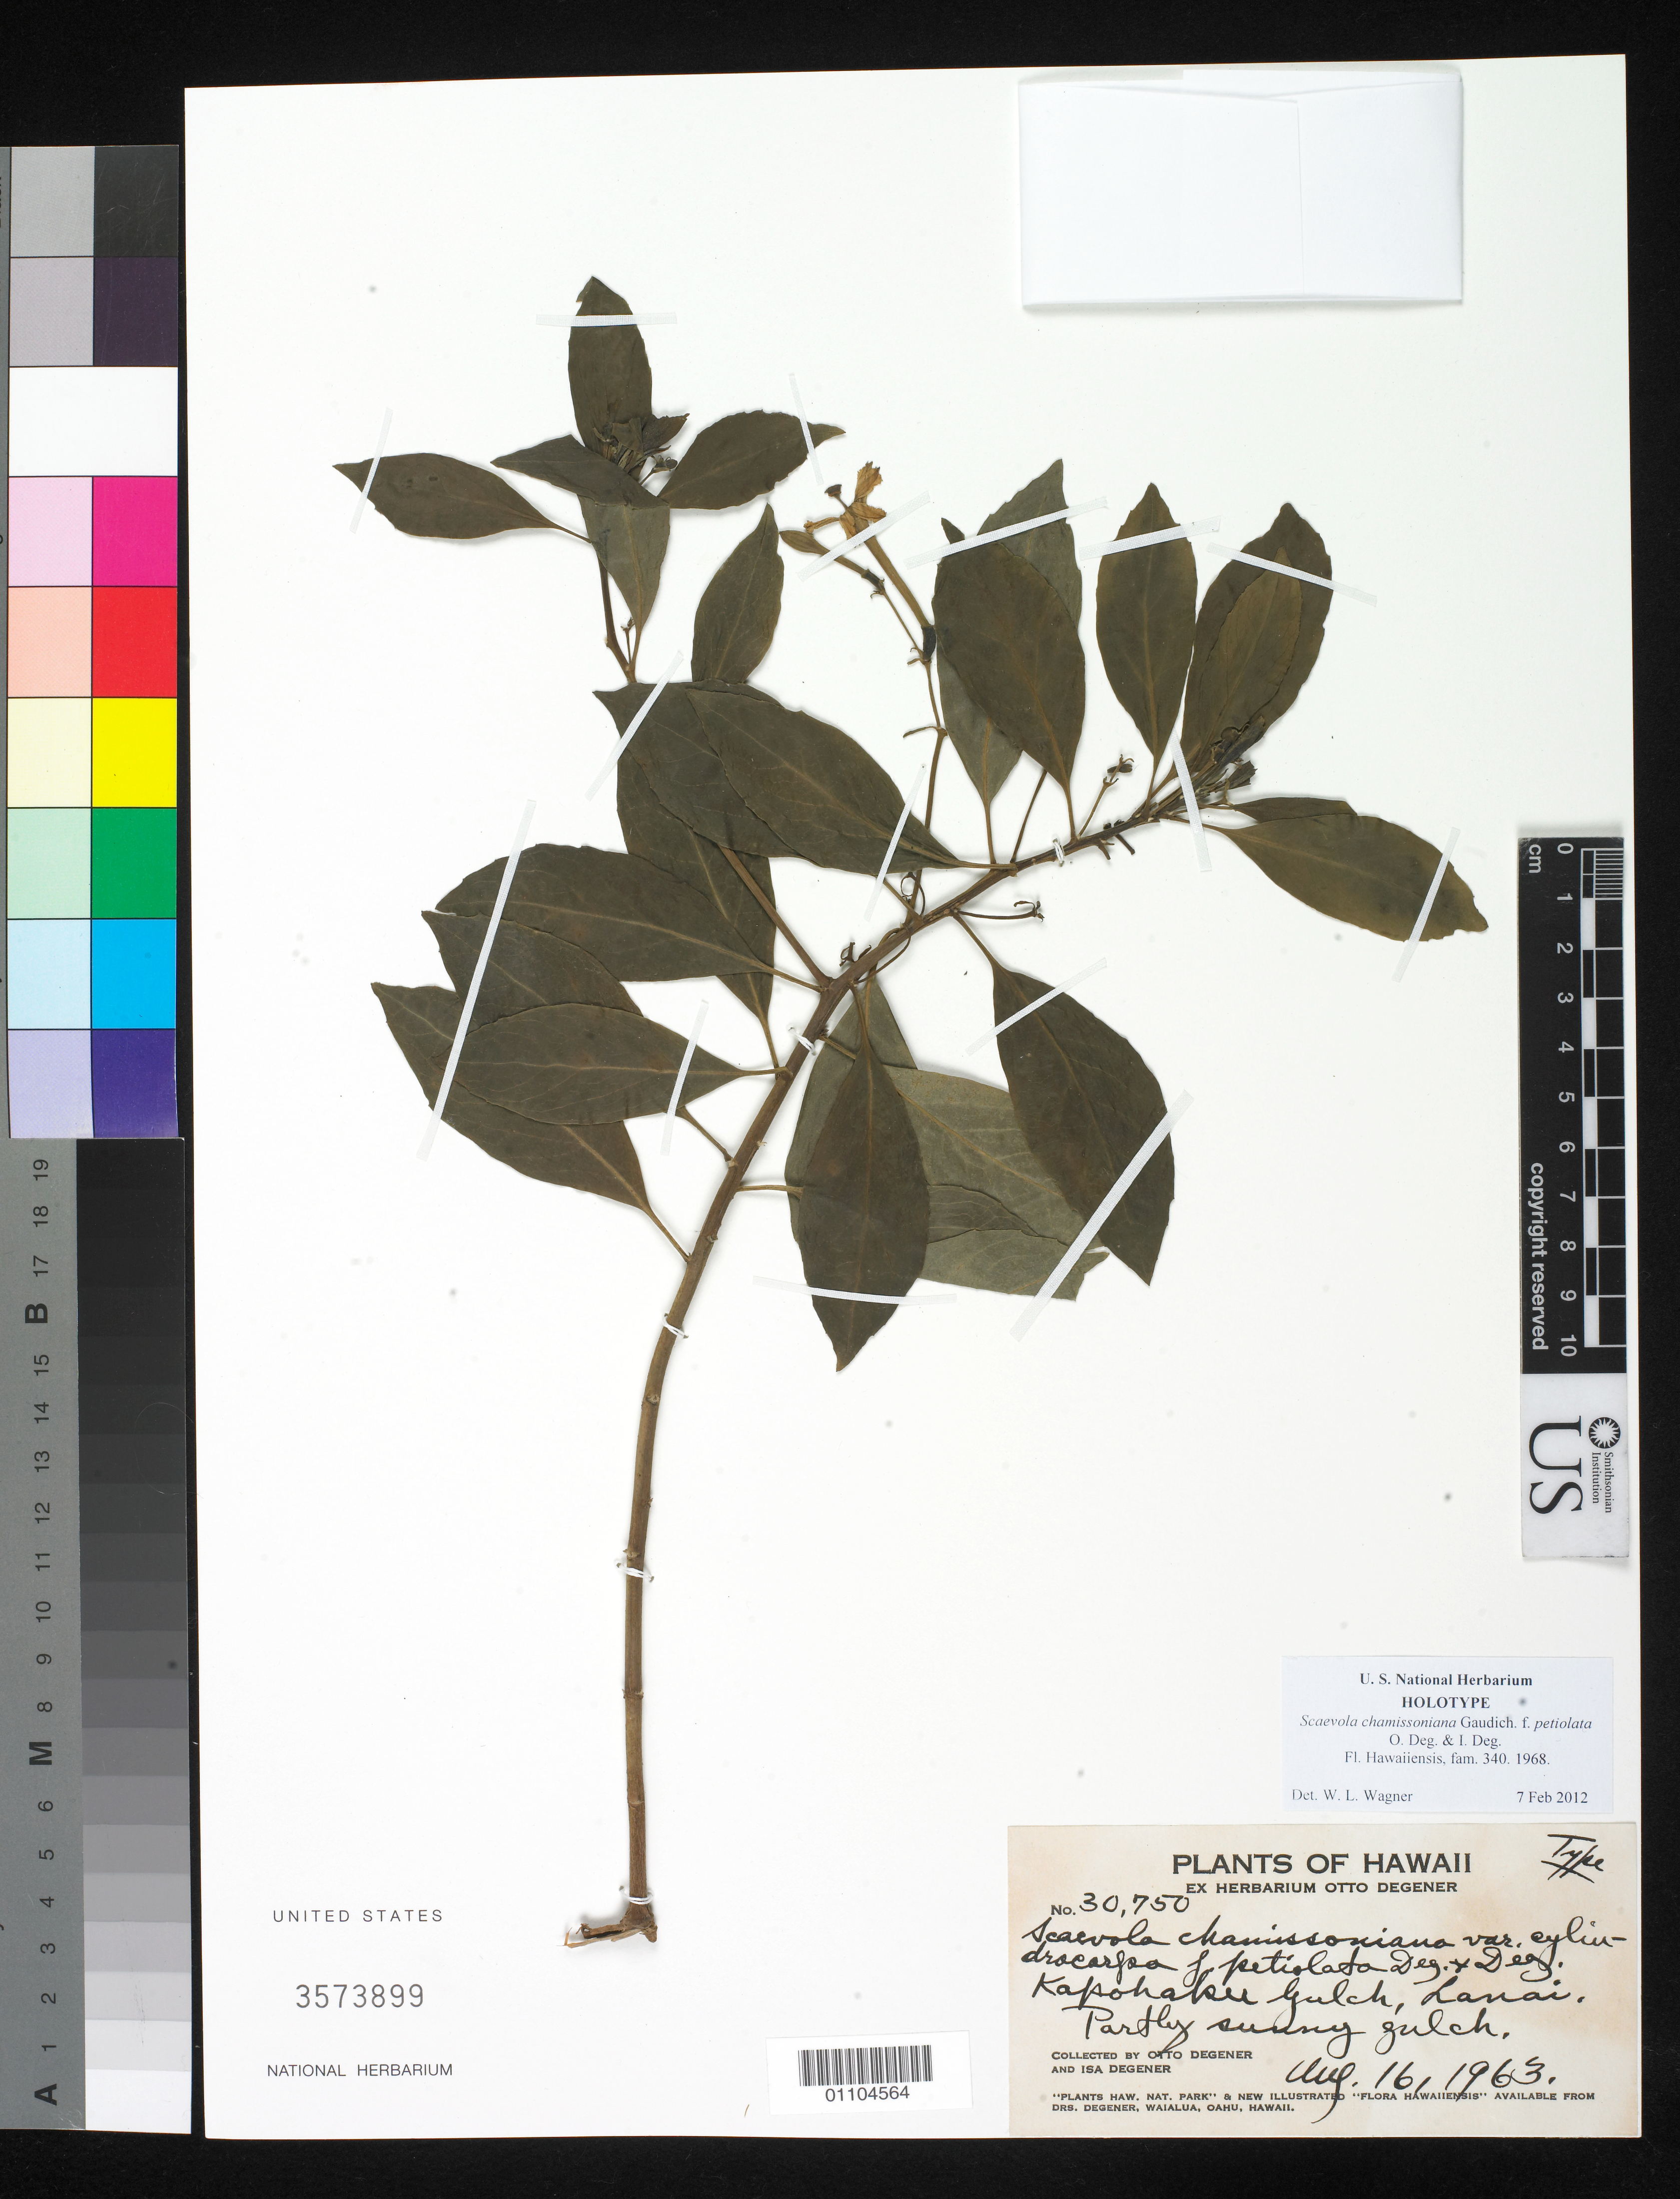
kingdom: Plantae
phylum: Tracheophyta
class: Magnoliopsida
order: Asterales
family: Goodeniaceae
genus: Scaevola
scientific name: Scaevola chamissoniana f. petiolata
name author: O. Deg. & I. Deg.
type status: Holotype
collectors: O. Degener & I. Degener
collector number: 30750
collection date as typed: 16 Aug 1963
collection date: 1963-08-16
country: United States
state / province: Hawaii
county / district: Maui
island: Lana'i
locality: Kapohaku Gulch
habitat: Partly sunny gulch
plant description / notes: O. Degener 24221 is mentioned in Fl. Hawaiiensis as an example of the form, but O. Degener 30750 is clearly cited as the type specimen within the text of the published description. US sheet of Degener 30750 is presumed to be the holotype as specimen marked "Type" by Degener are typically holotype material. No material located at either BISH or NY. Sheet at A is marked "Cotype" in Degener's handwriting.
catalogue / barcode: US 3573899